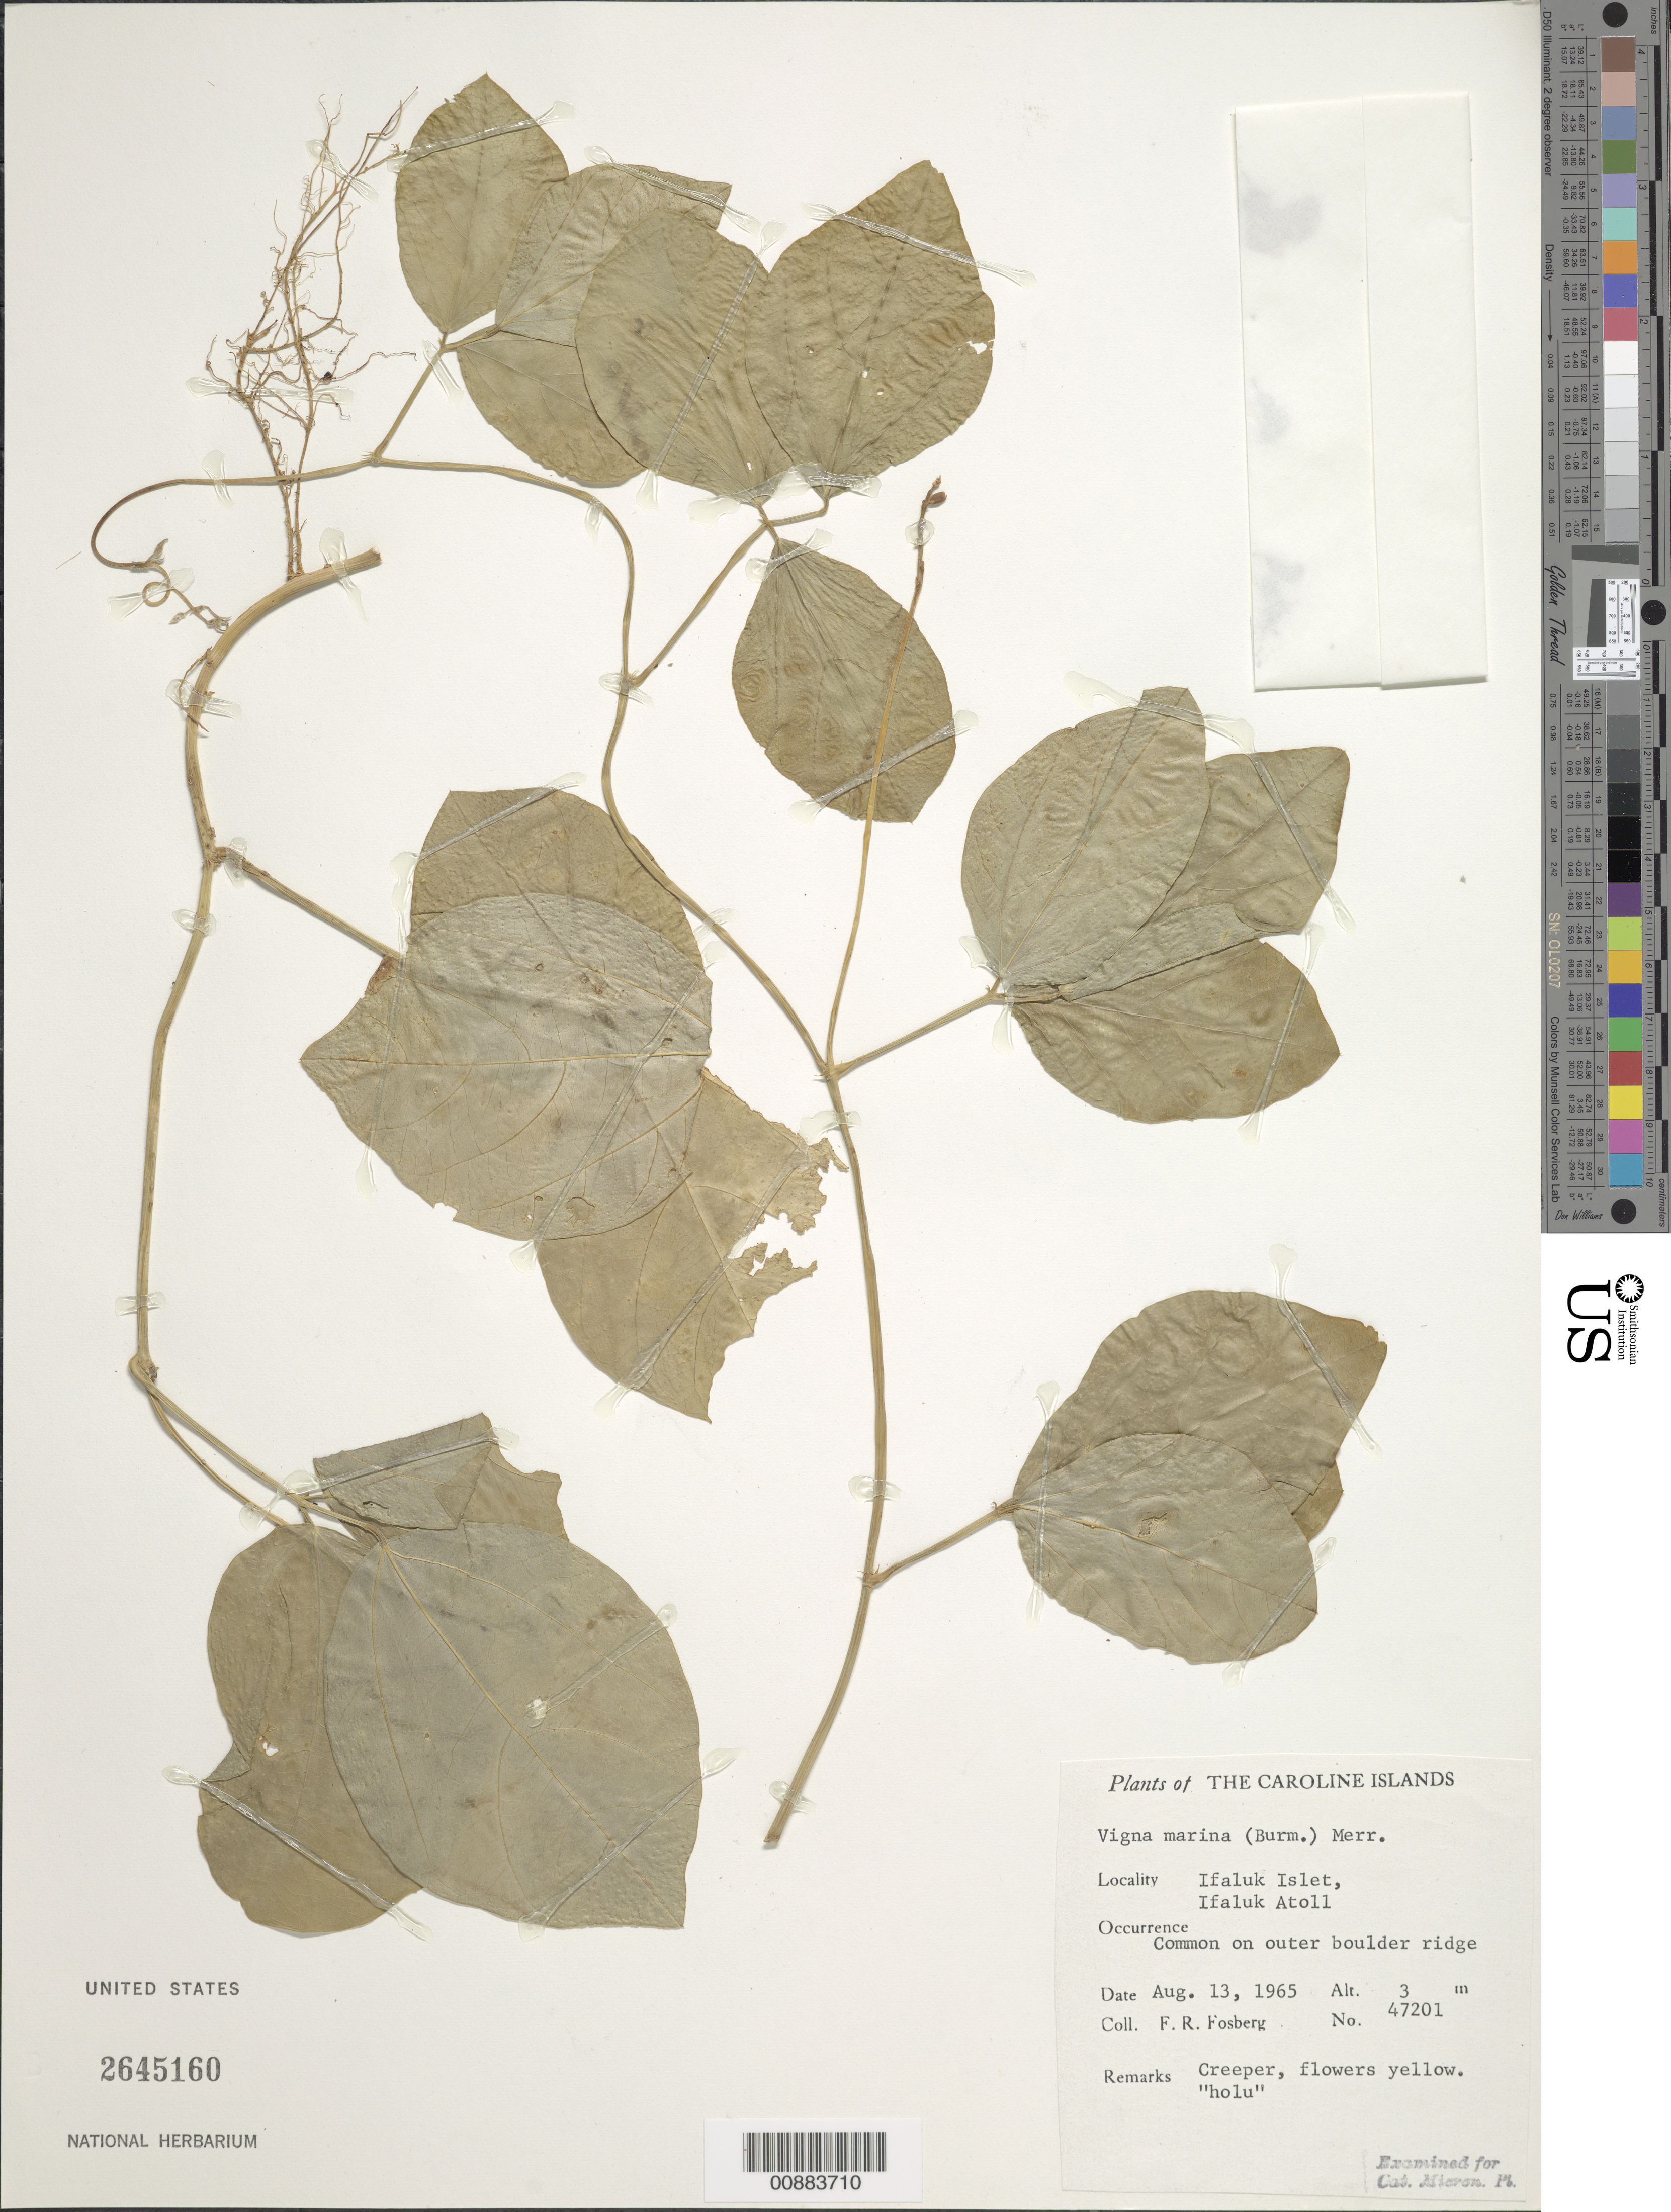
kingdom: Plantae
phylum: Tracheophyta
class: Magnoliopsida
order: Fabales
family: Fabaceae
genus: Vigna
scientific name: Vigna marina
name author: (Burm.) Merr.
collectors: F. R. Fosberg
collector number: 47201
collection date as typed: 13 Aug 1965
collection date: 1965-08-13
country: Micronesia, Federated States of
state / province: Yap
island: Ifalik (Ifaluk) Atoll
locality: (Ifaluk Atoll) Ifaluk Islet.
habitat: Outer boulder ridge.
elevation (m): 3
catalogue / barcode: US 2645160